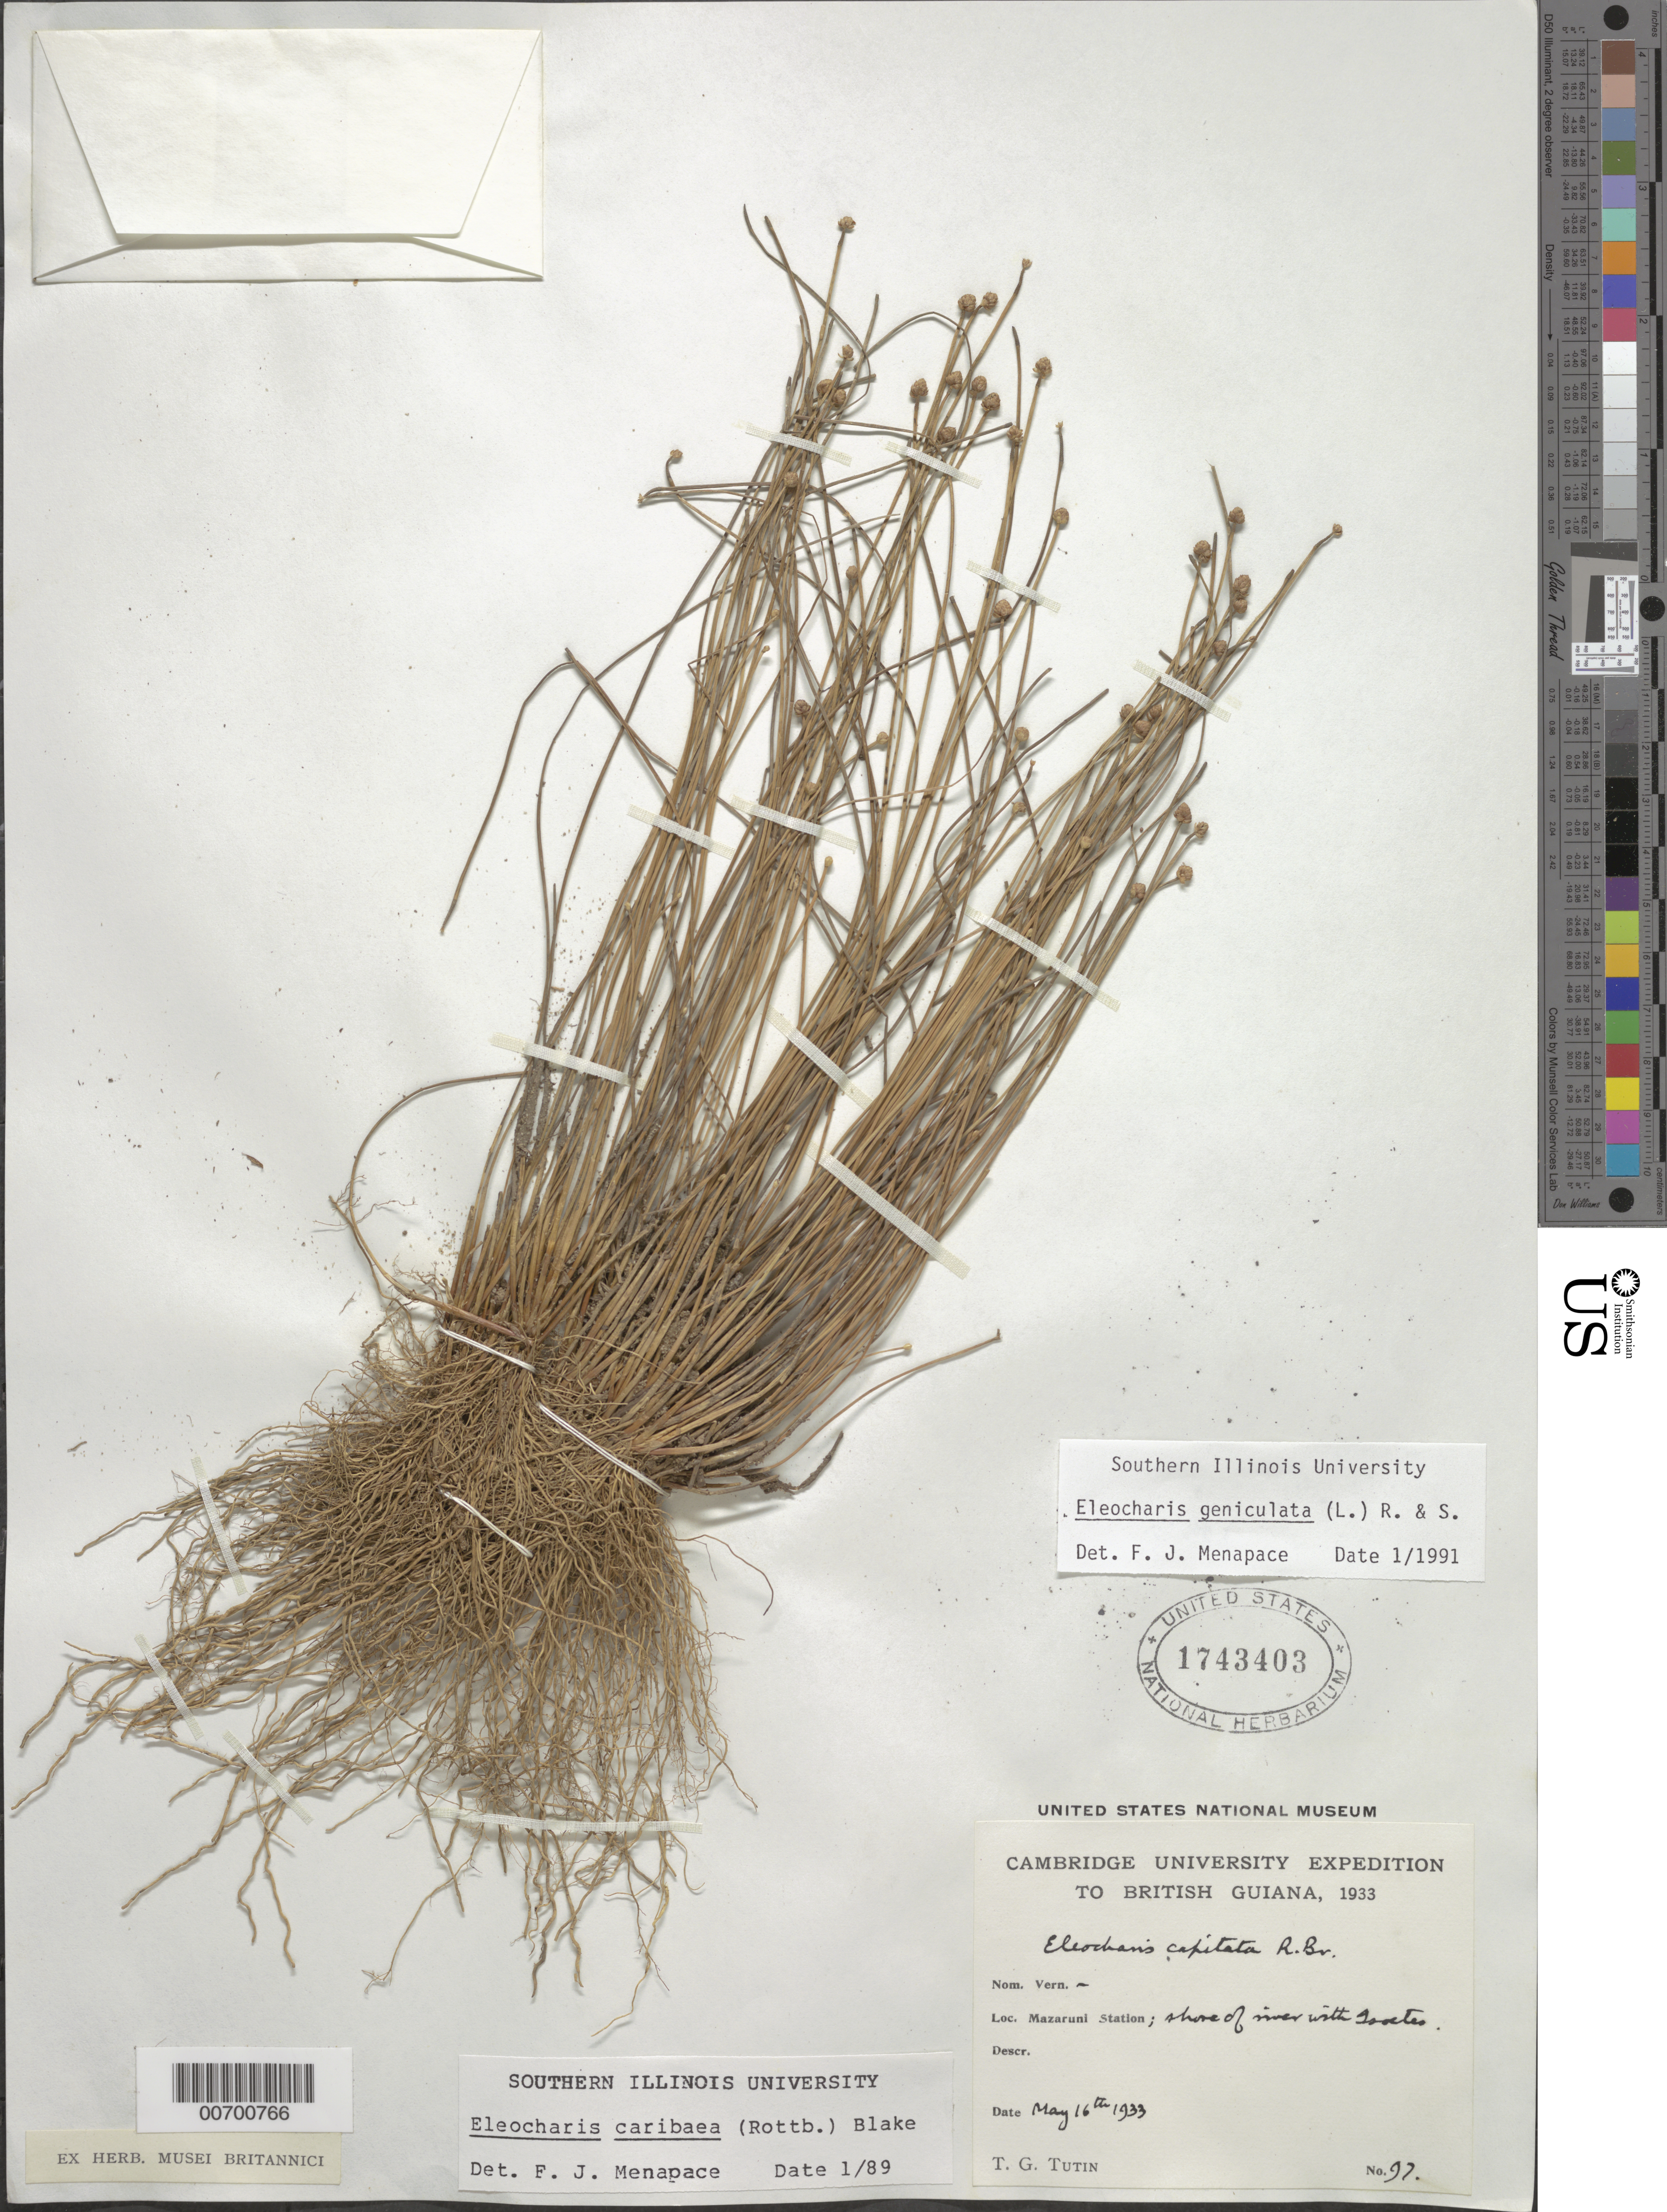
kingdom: Plantae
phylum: Tracheophyta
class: Liliopsida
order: Poales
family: Cyperaceae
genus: Eleocharis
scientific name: Eleocharis geniculata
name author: (L.) Roem. & Schult.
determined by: Menapace, F. J.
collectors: T. G. Tutin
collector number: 97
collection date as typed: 16-May-33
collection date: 1933-05-16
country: Guyana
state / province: Cuyuni-Mazaruni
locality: Mazaruni Station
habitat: Shore of river with ??(can't read word)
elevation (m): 30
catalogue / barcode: US 1743403